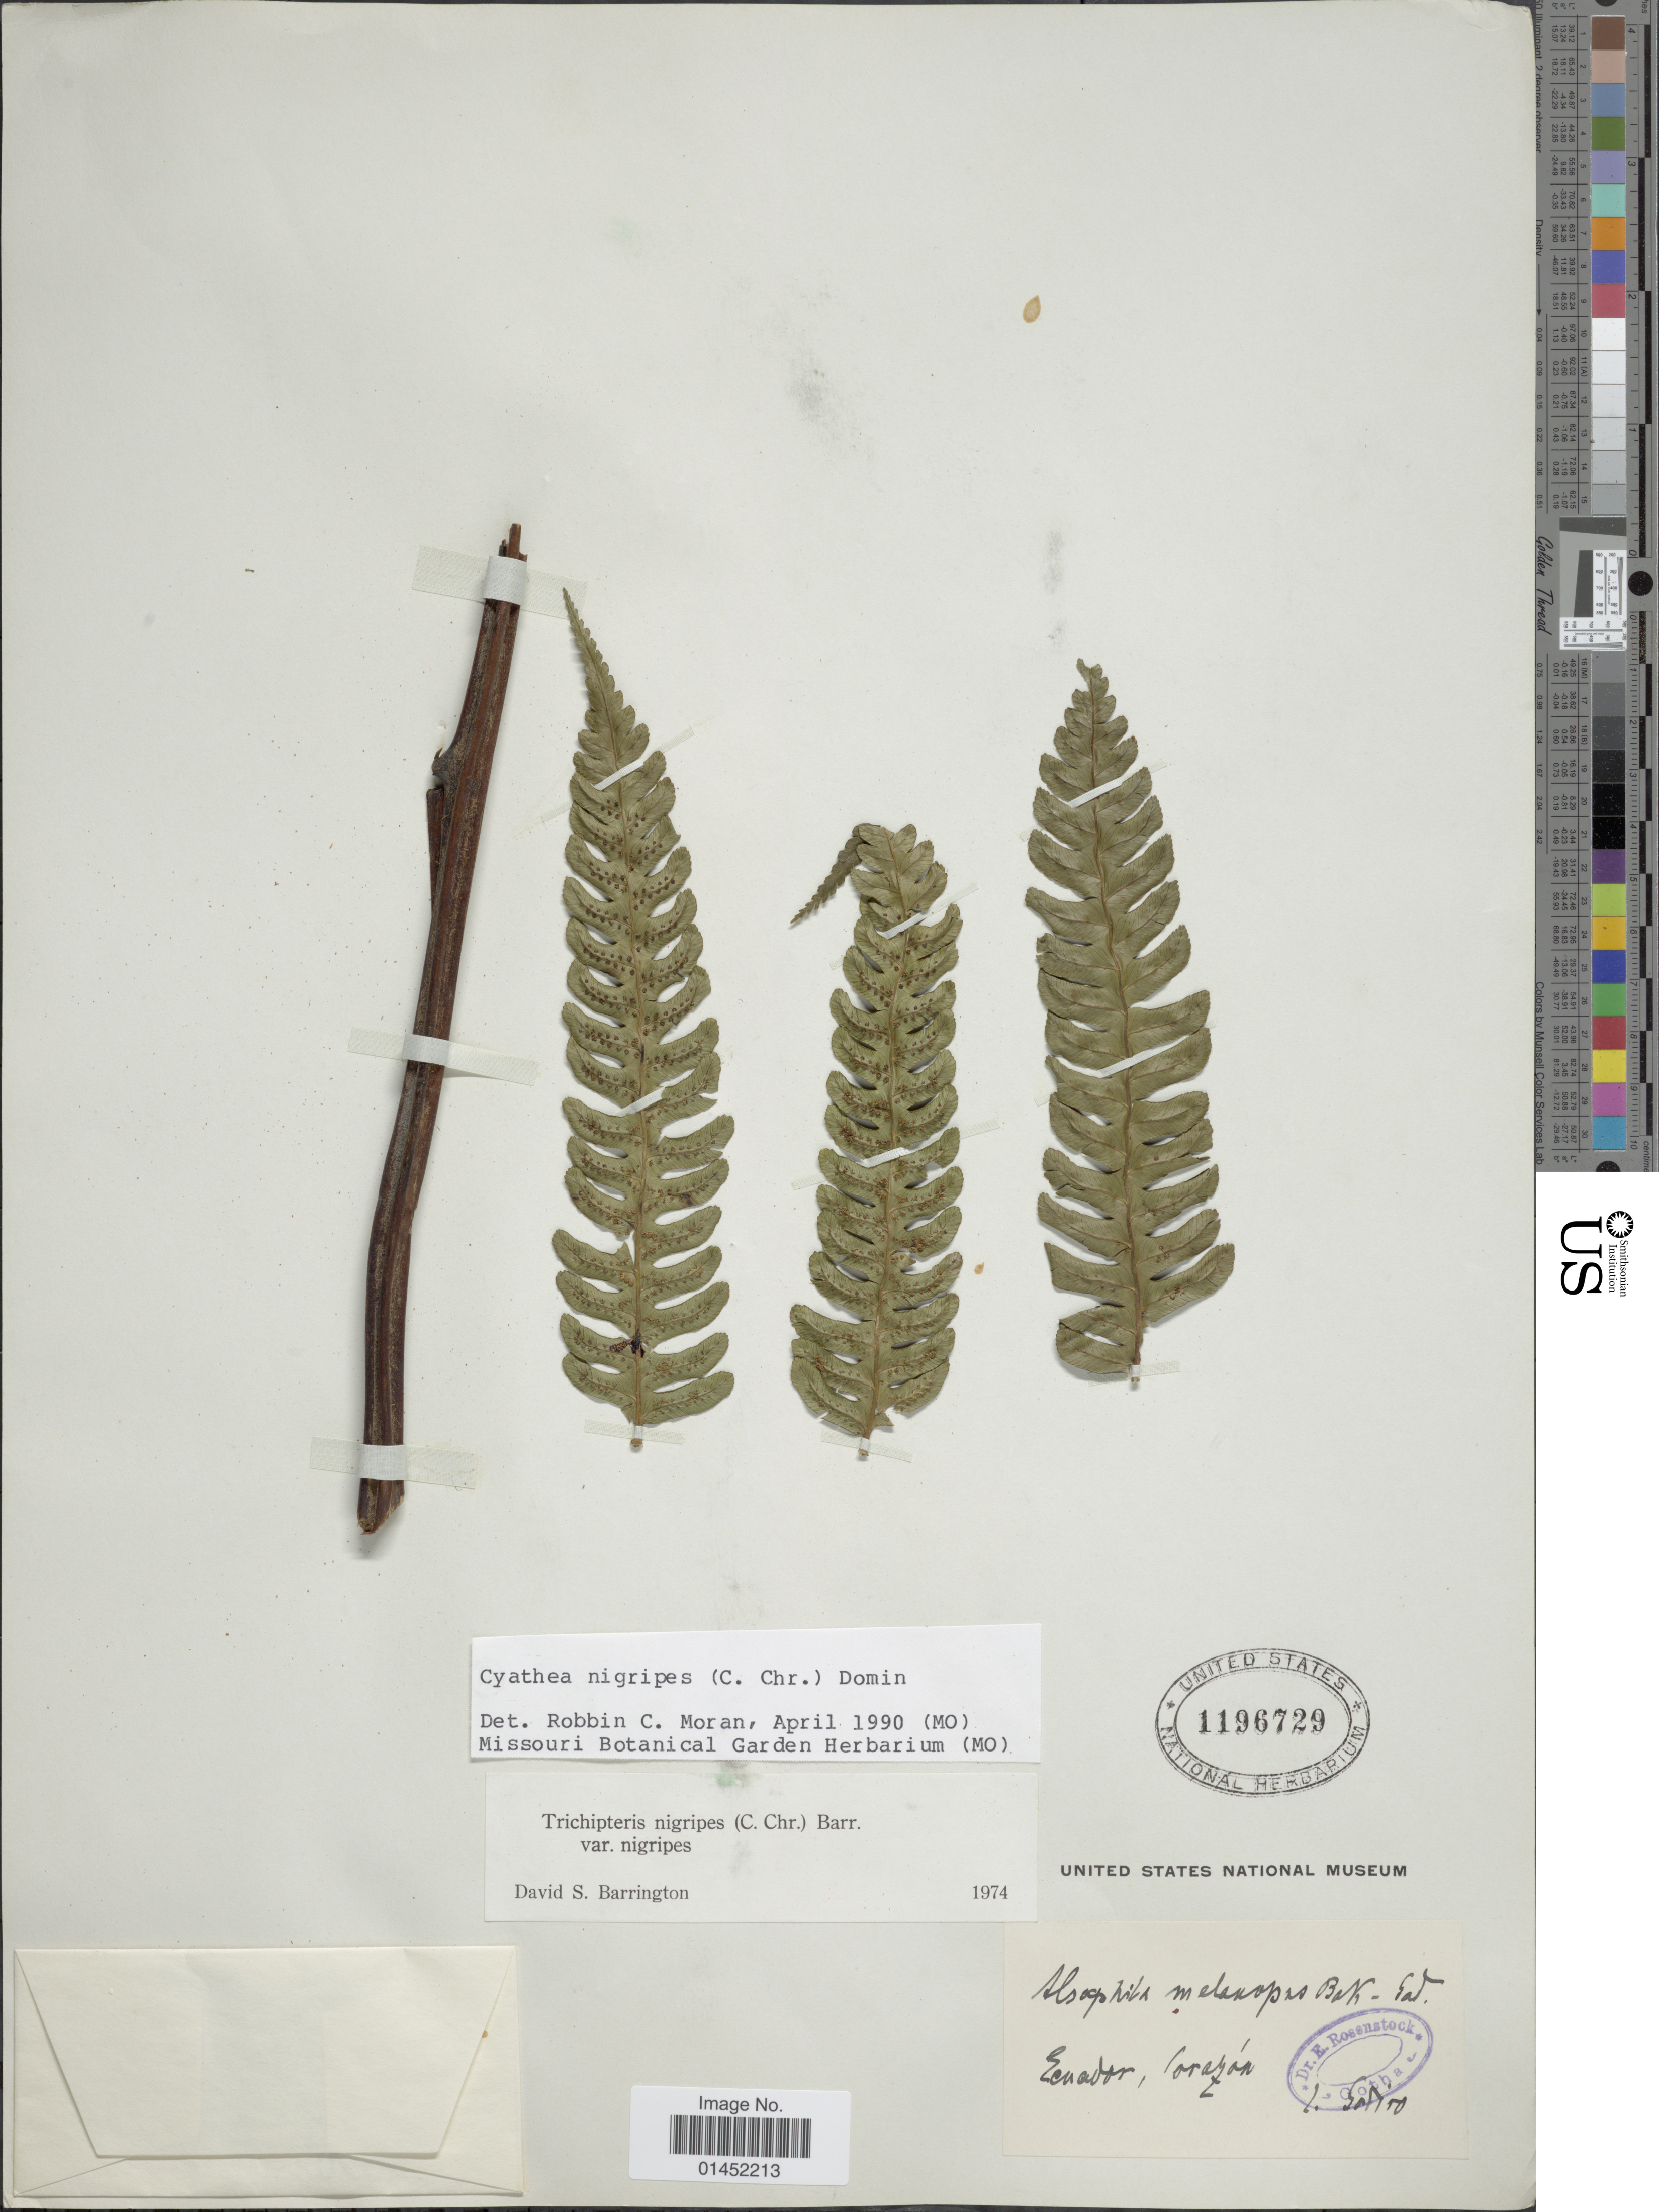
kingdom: Plantae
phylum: Tracheophyta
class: Polypodiopsida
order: Cyatheales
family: Cyatheaceae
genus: Cyathea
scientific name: Cyathea nigripes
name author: (C. Chr.) Domin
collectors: Sodiro, --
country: Ecuador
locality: Corazón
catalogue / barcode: US 1196729